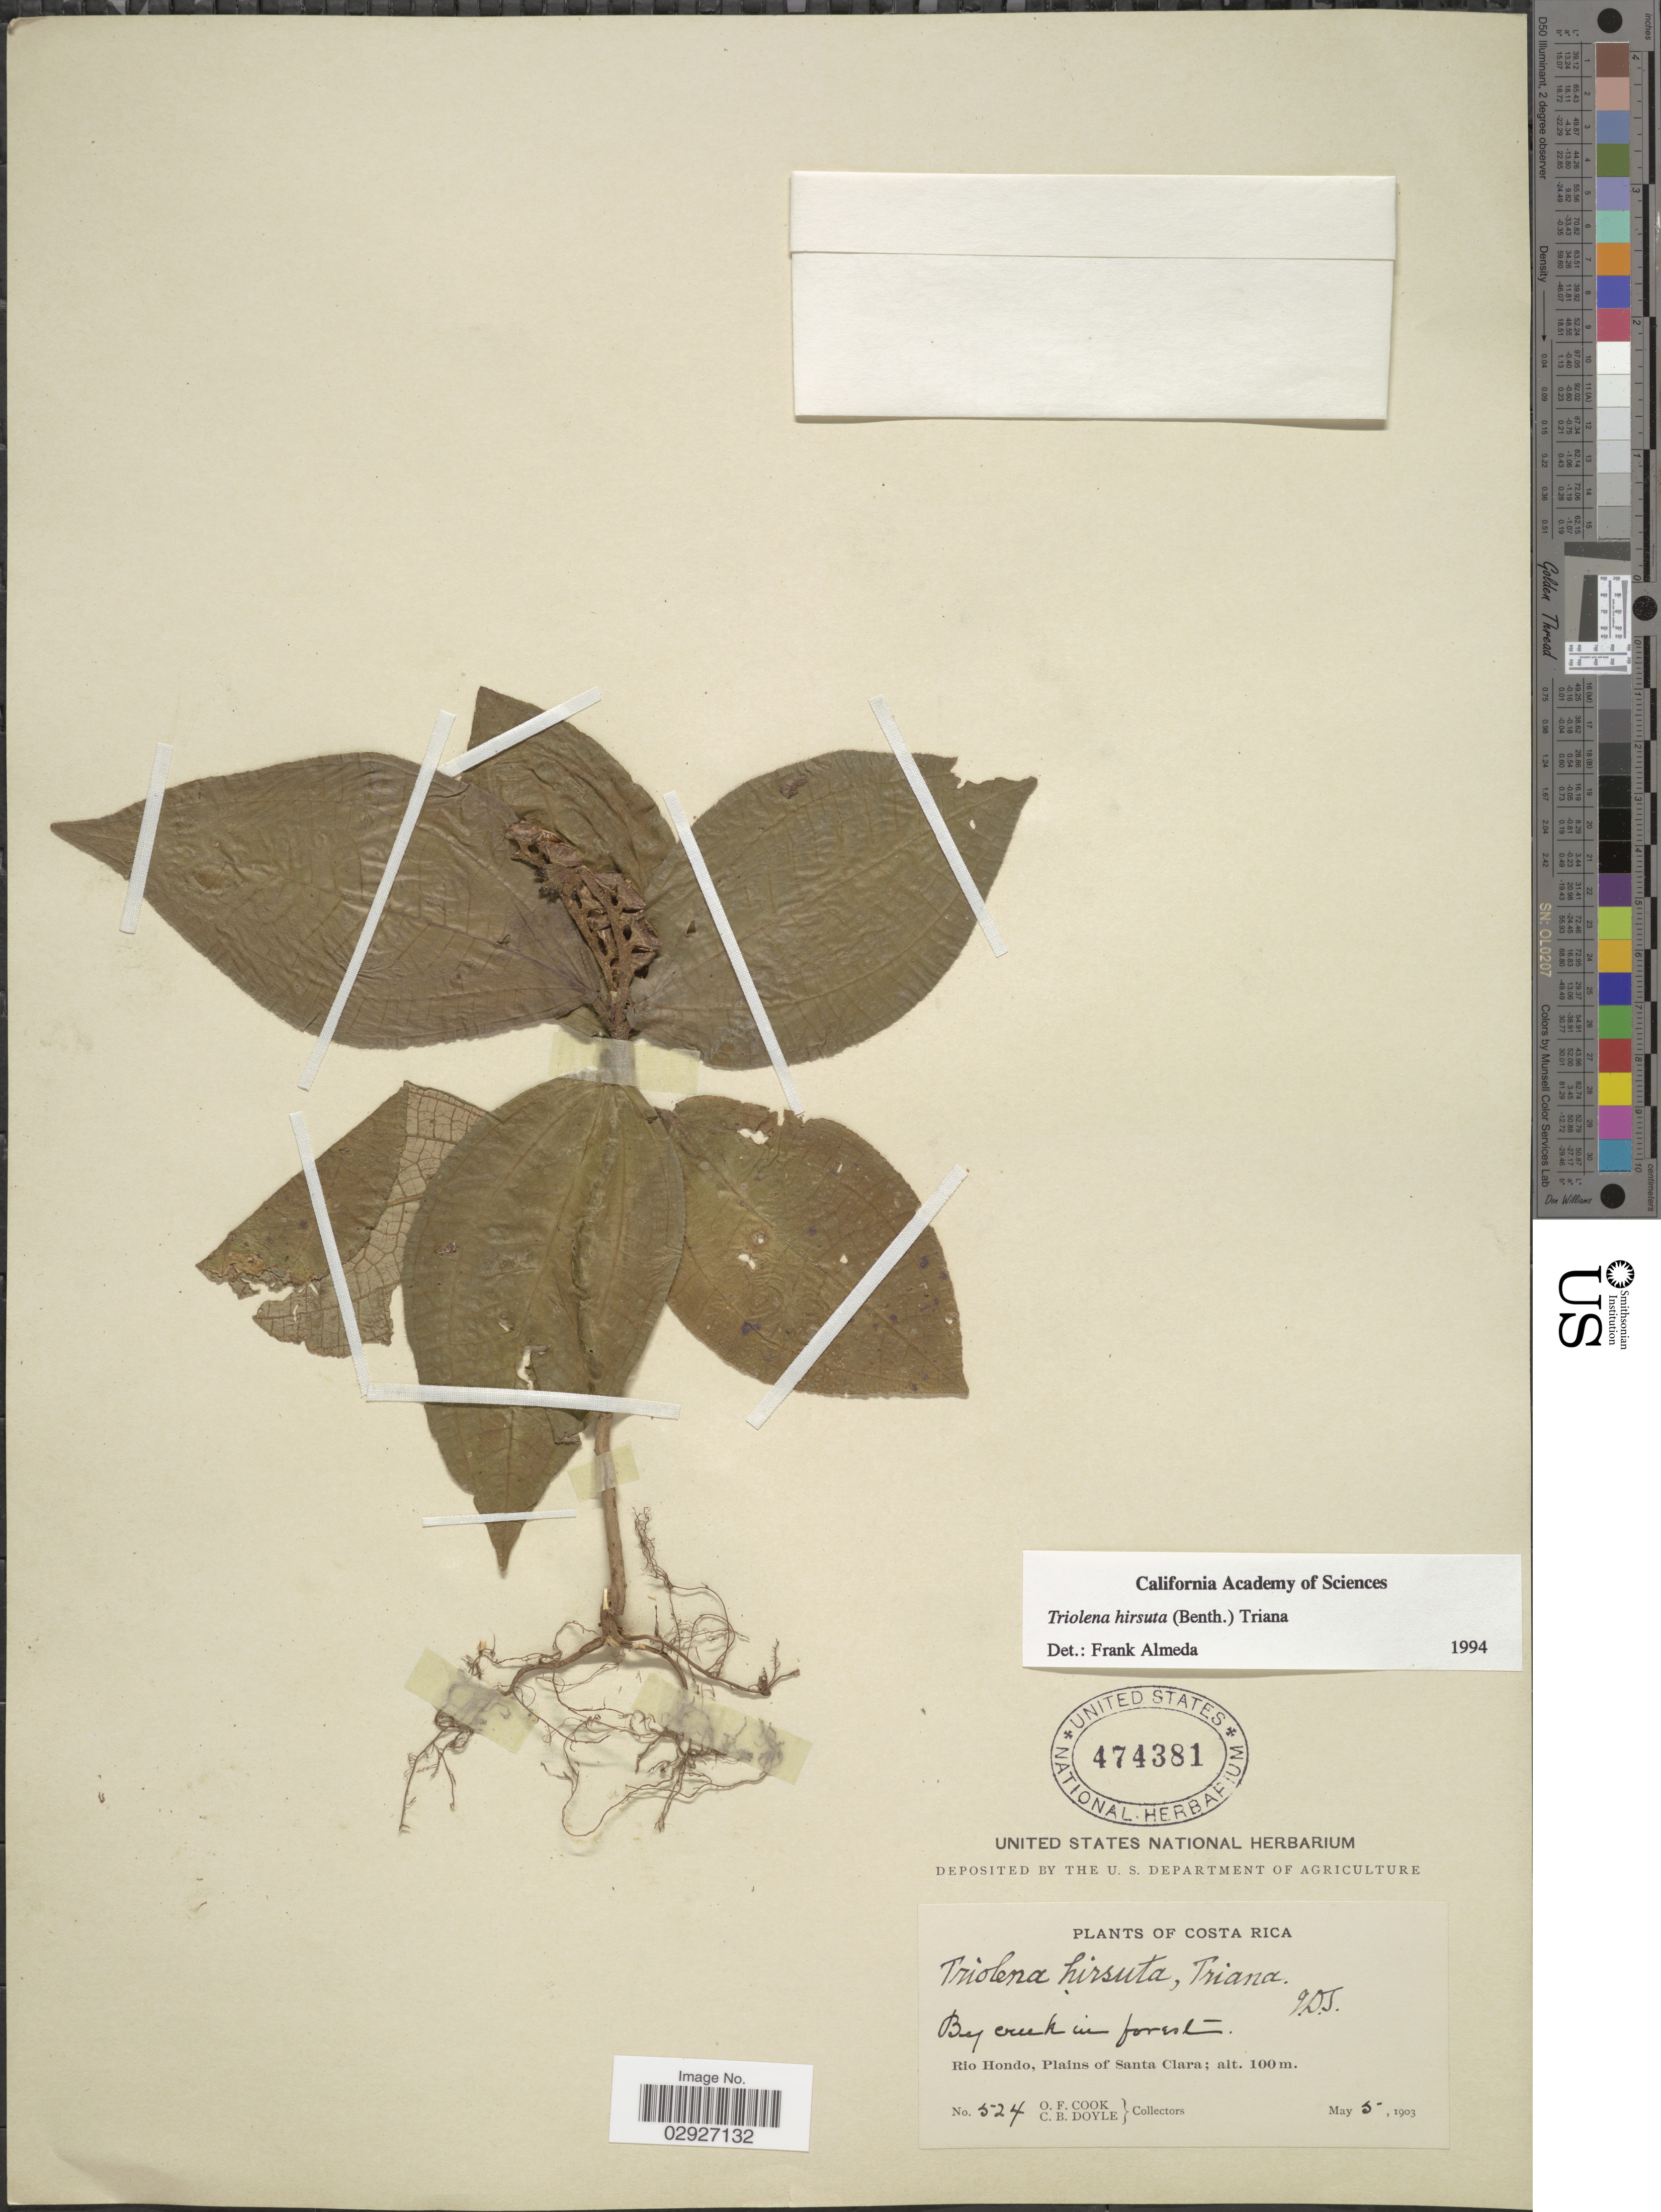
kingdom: Plantae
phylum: Tracheophyta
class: Magnoliopsida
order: Myrtales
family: Melastomataceae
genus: Triolena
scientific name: Triolena hirsuta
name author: (Benth.) Triana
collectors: O. F. Cook & C. Doyle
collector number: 524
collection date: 1903-05-05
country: Costa Rica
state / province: Limón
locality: Rio Hondo, Plains of Santa Clara.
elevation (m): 100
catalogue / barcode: US 474381